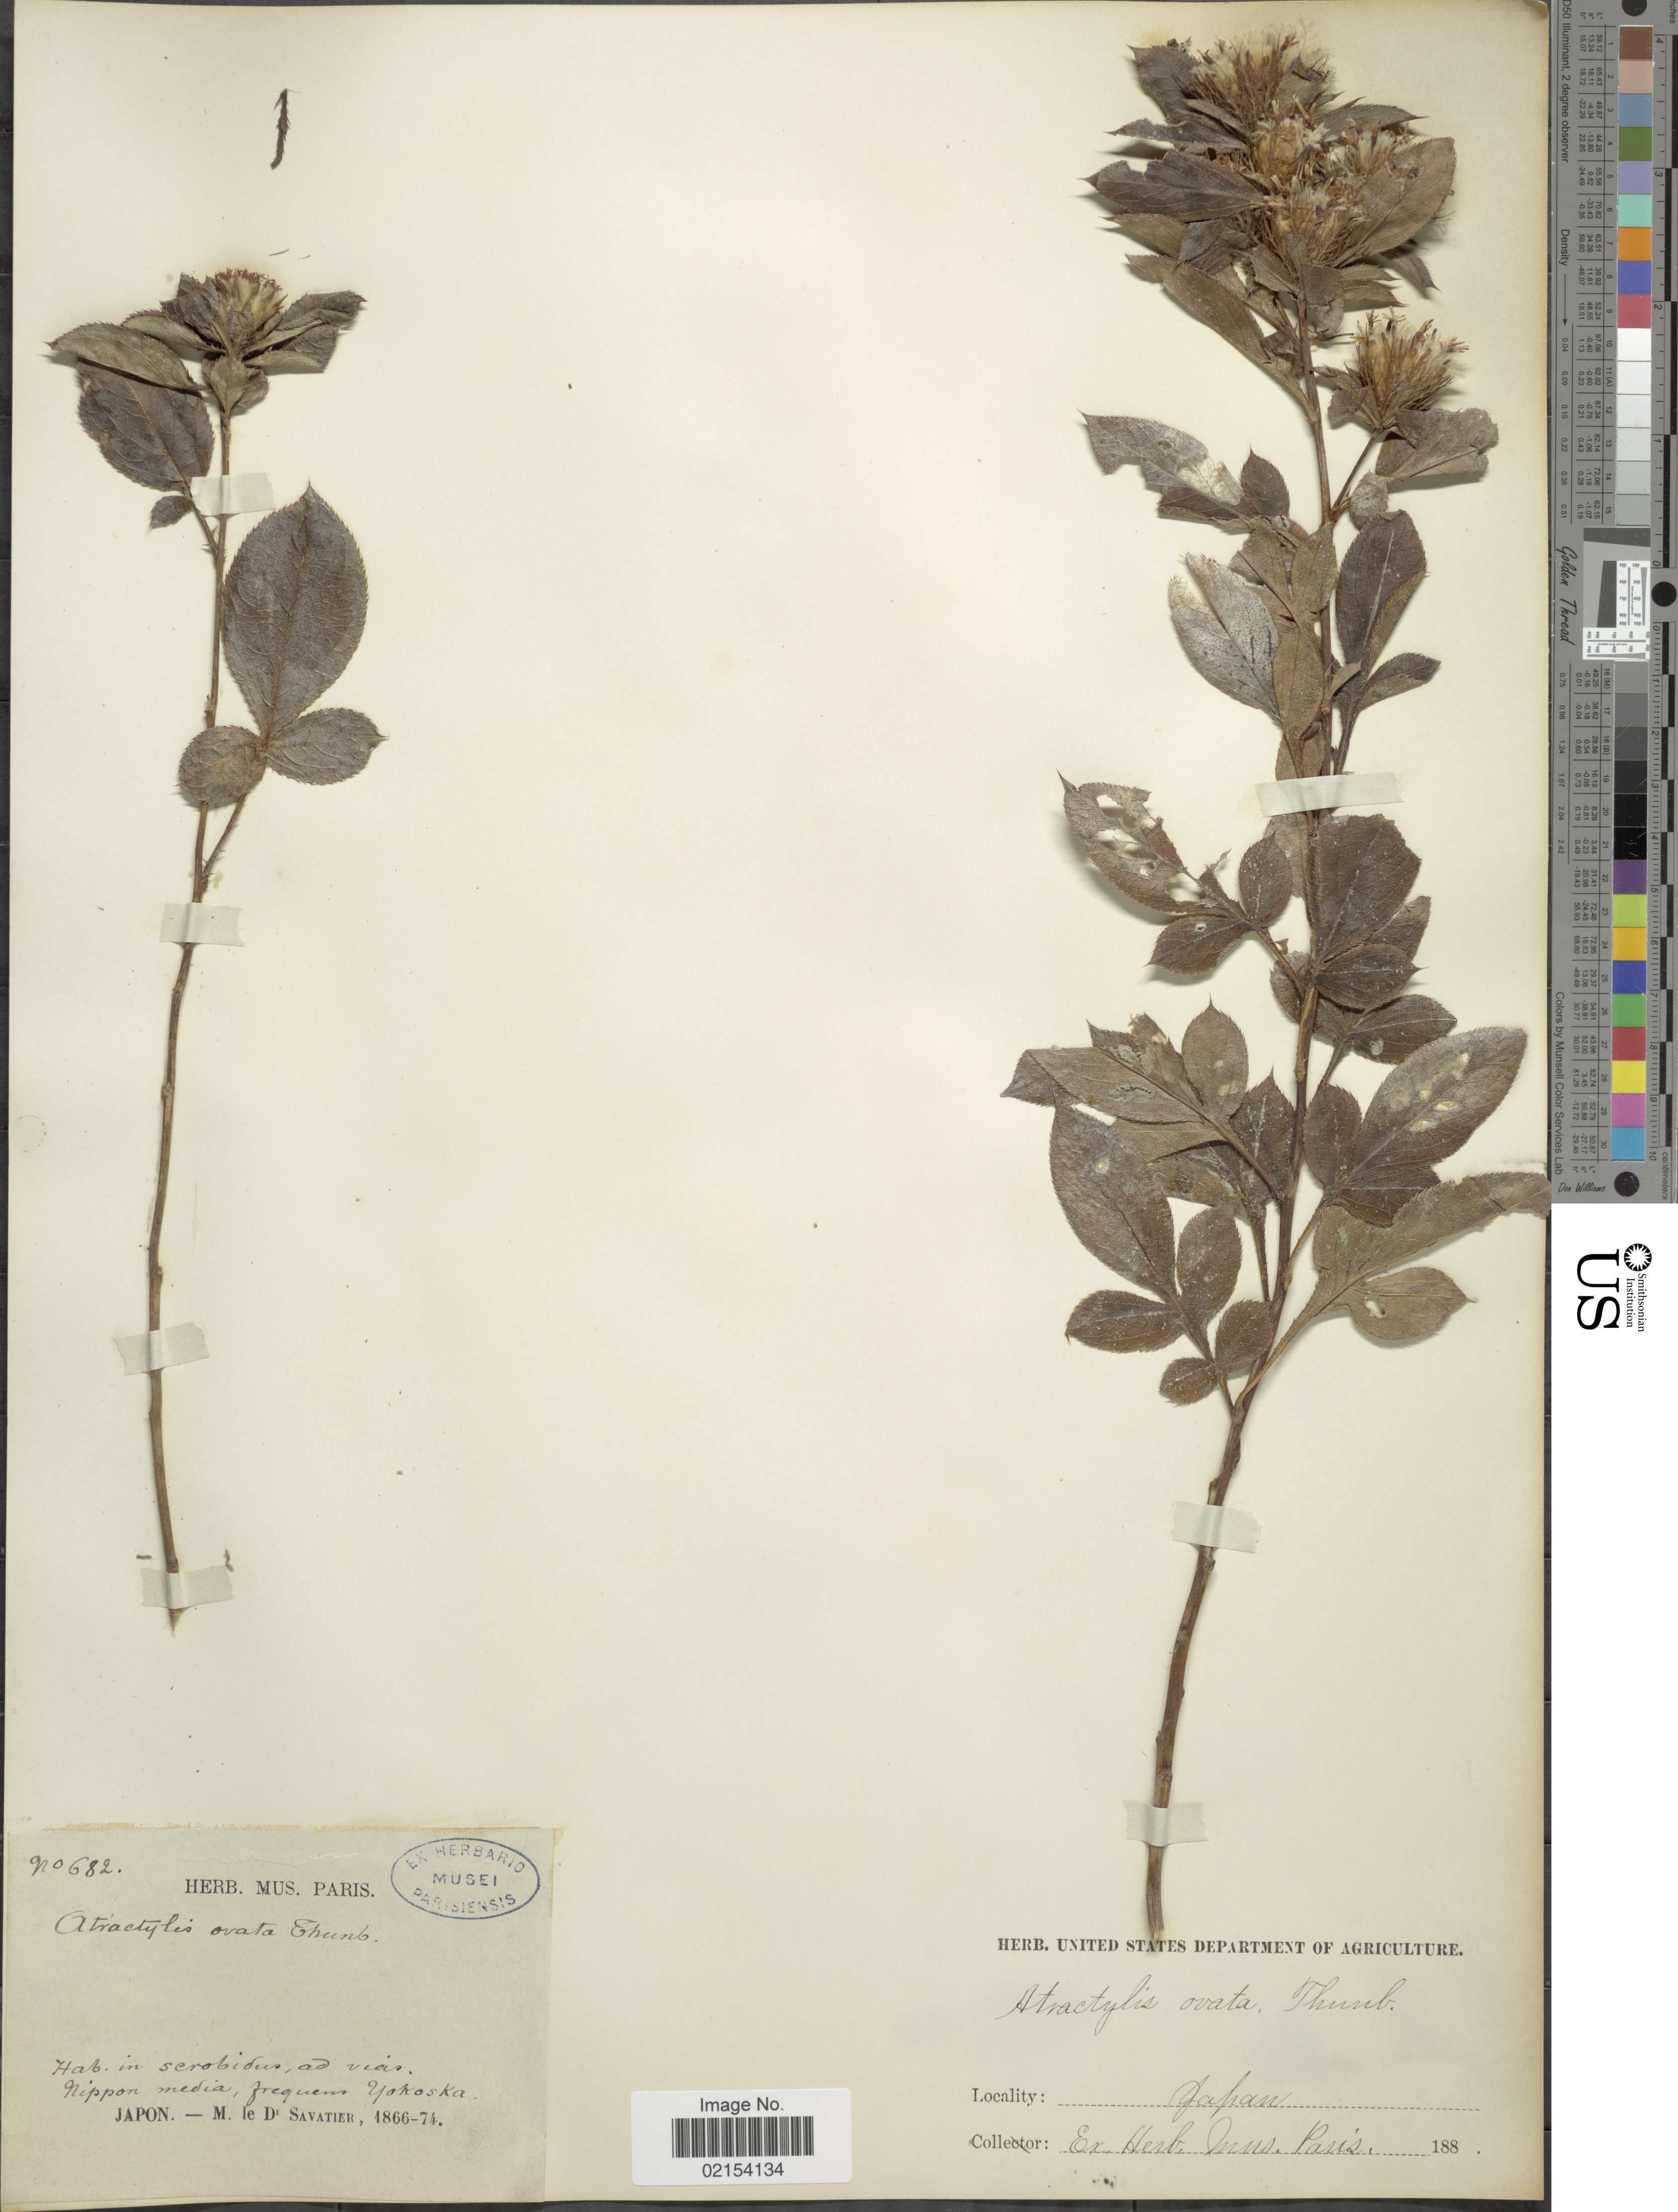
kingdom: Plantae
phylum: Tracheophyta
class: Magnoliopsida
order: Asterales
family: Asteraceae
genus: Atractylodes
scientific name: Atractylodes ovata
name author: (Thunb.) DC.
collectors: M. Savatier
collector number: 682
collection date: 1866/1874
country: Japan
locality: Ad vias Nippon media frequens Yokoska